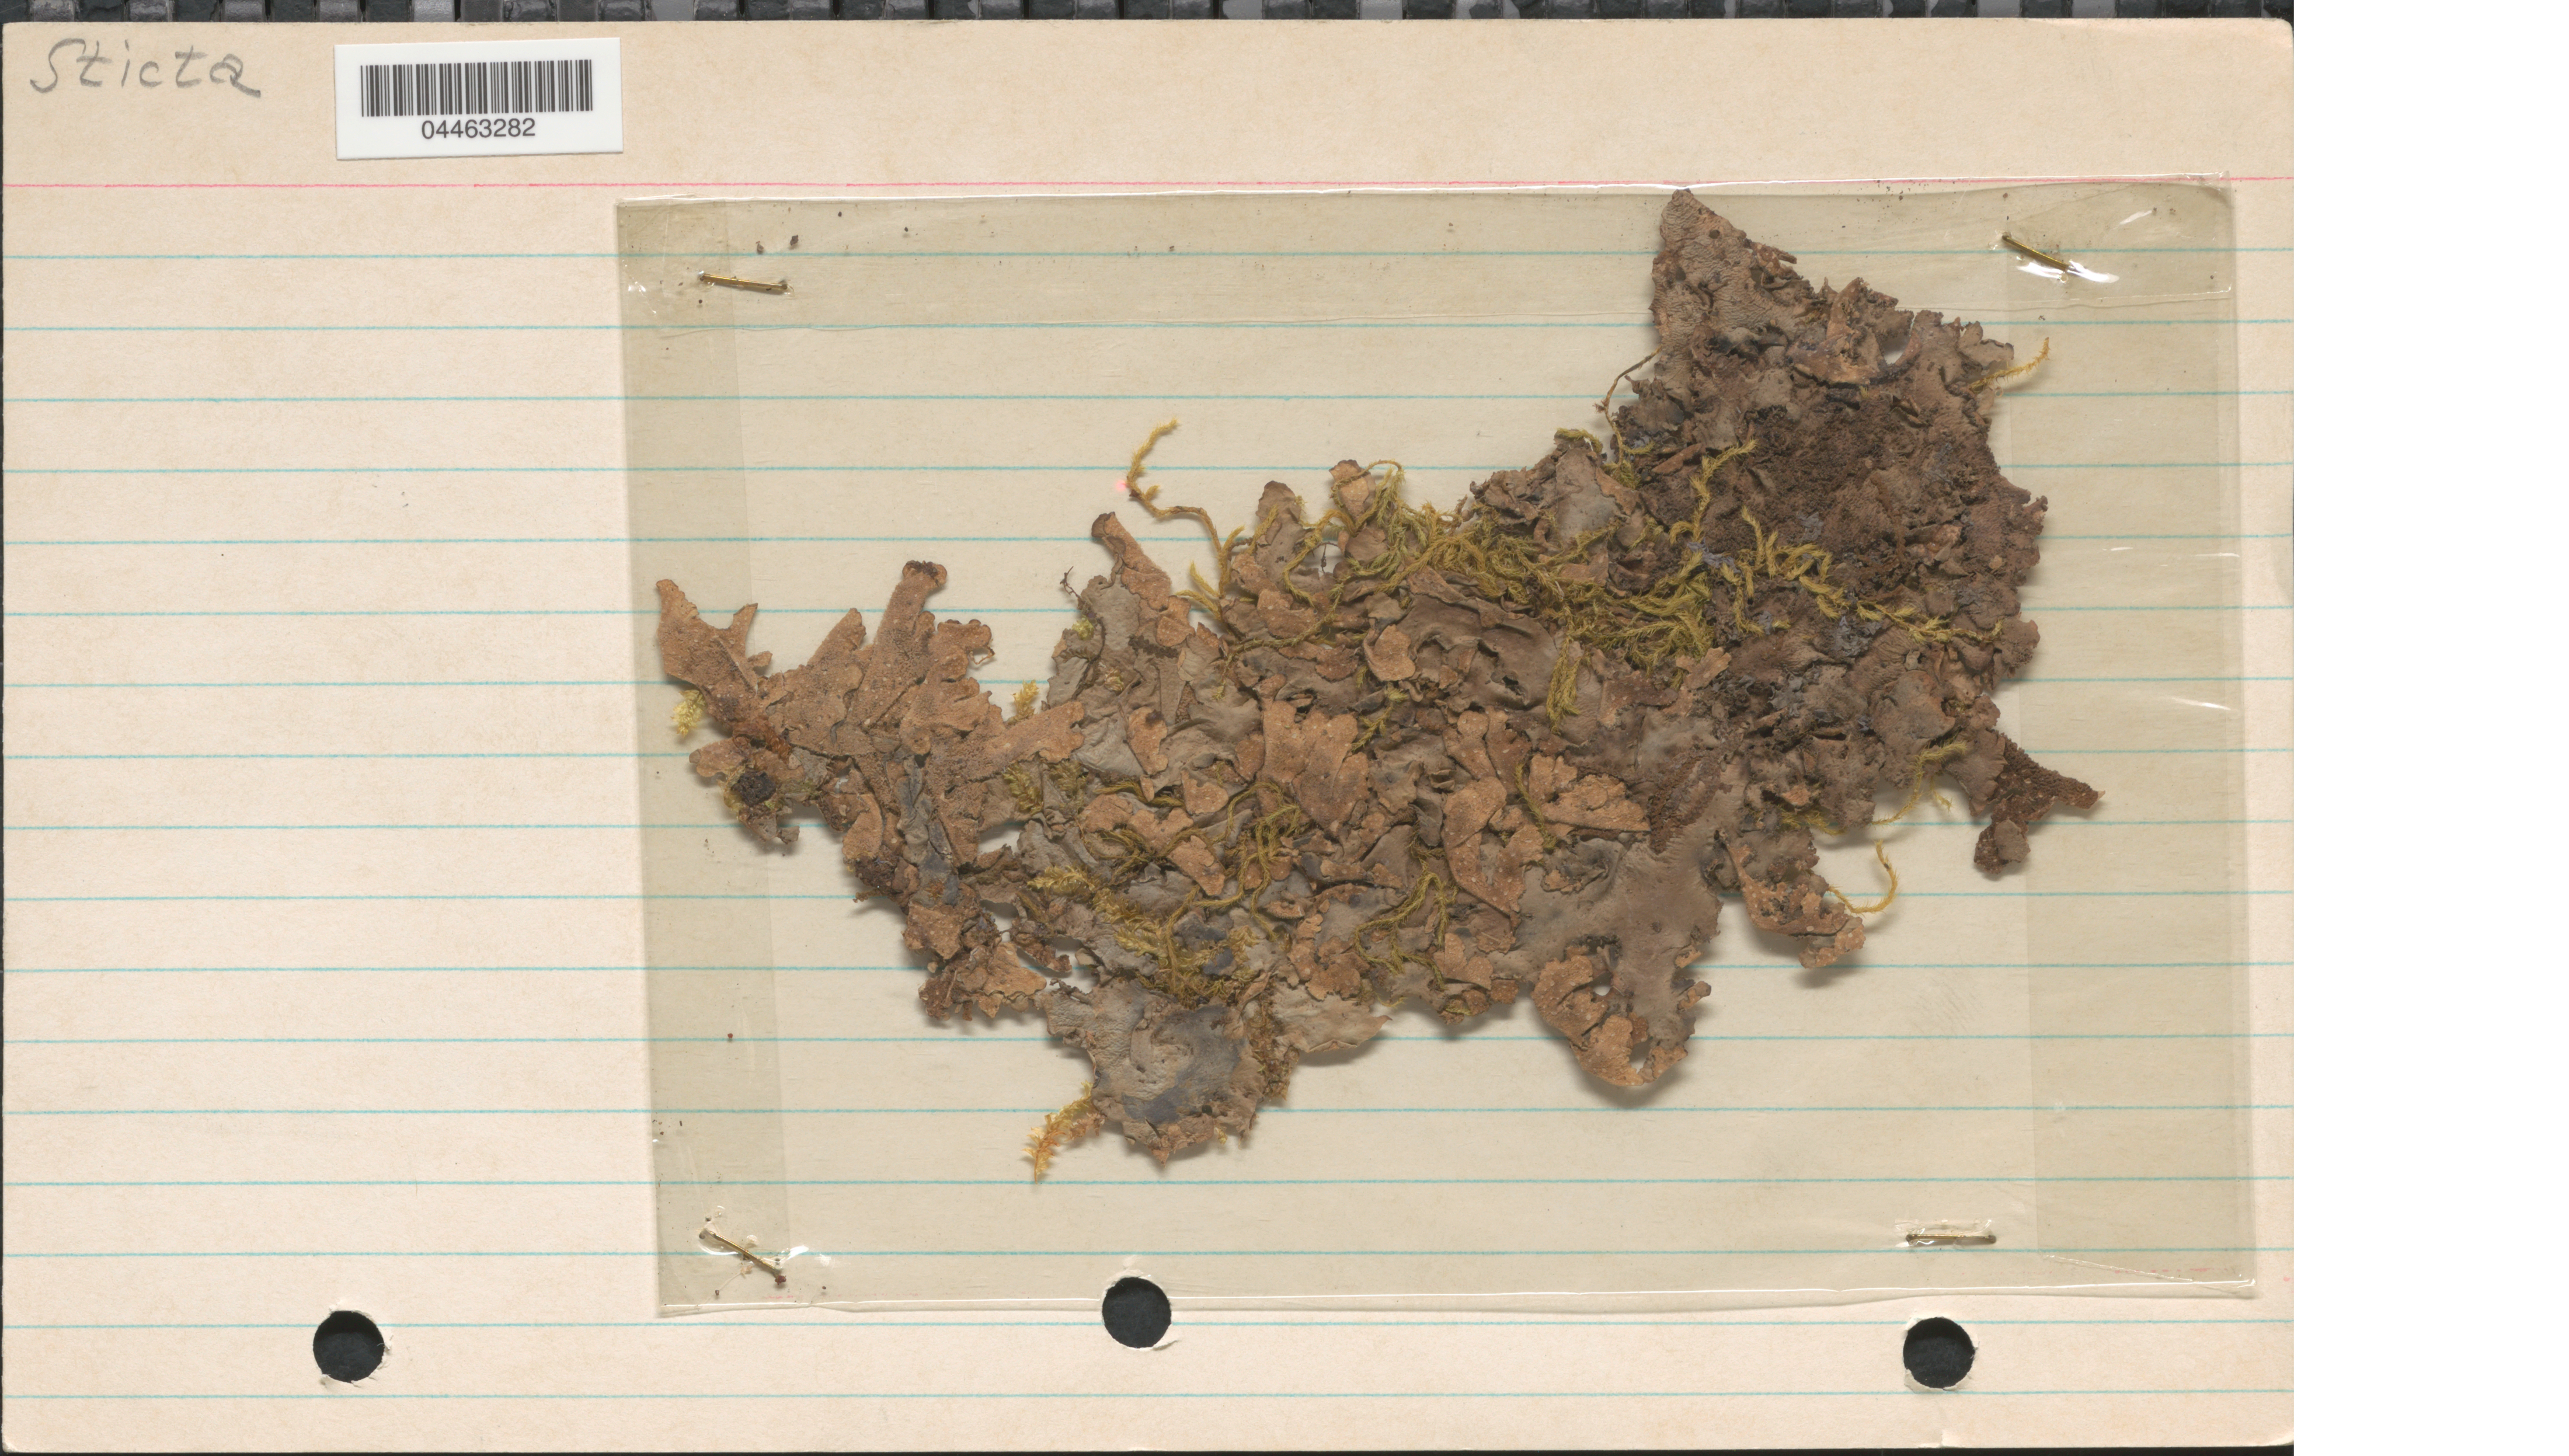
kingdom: Fungi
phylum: Ascomycota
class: Lecanoromycetes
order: Lecanorales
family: Stereocaulaceae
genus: Stereocaulon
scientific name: Stereocaulon sp.